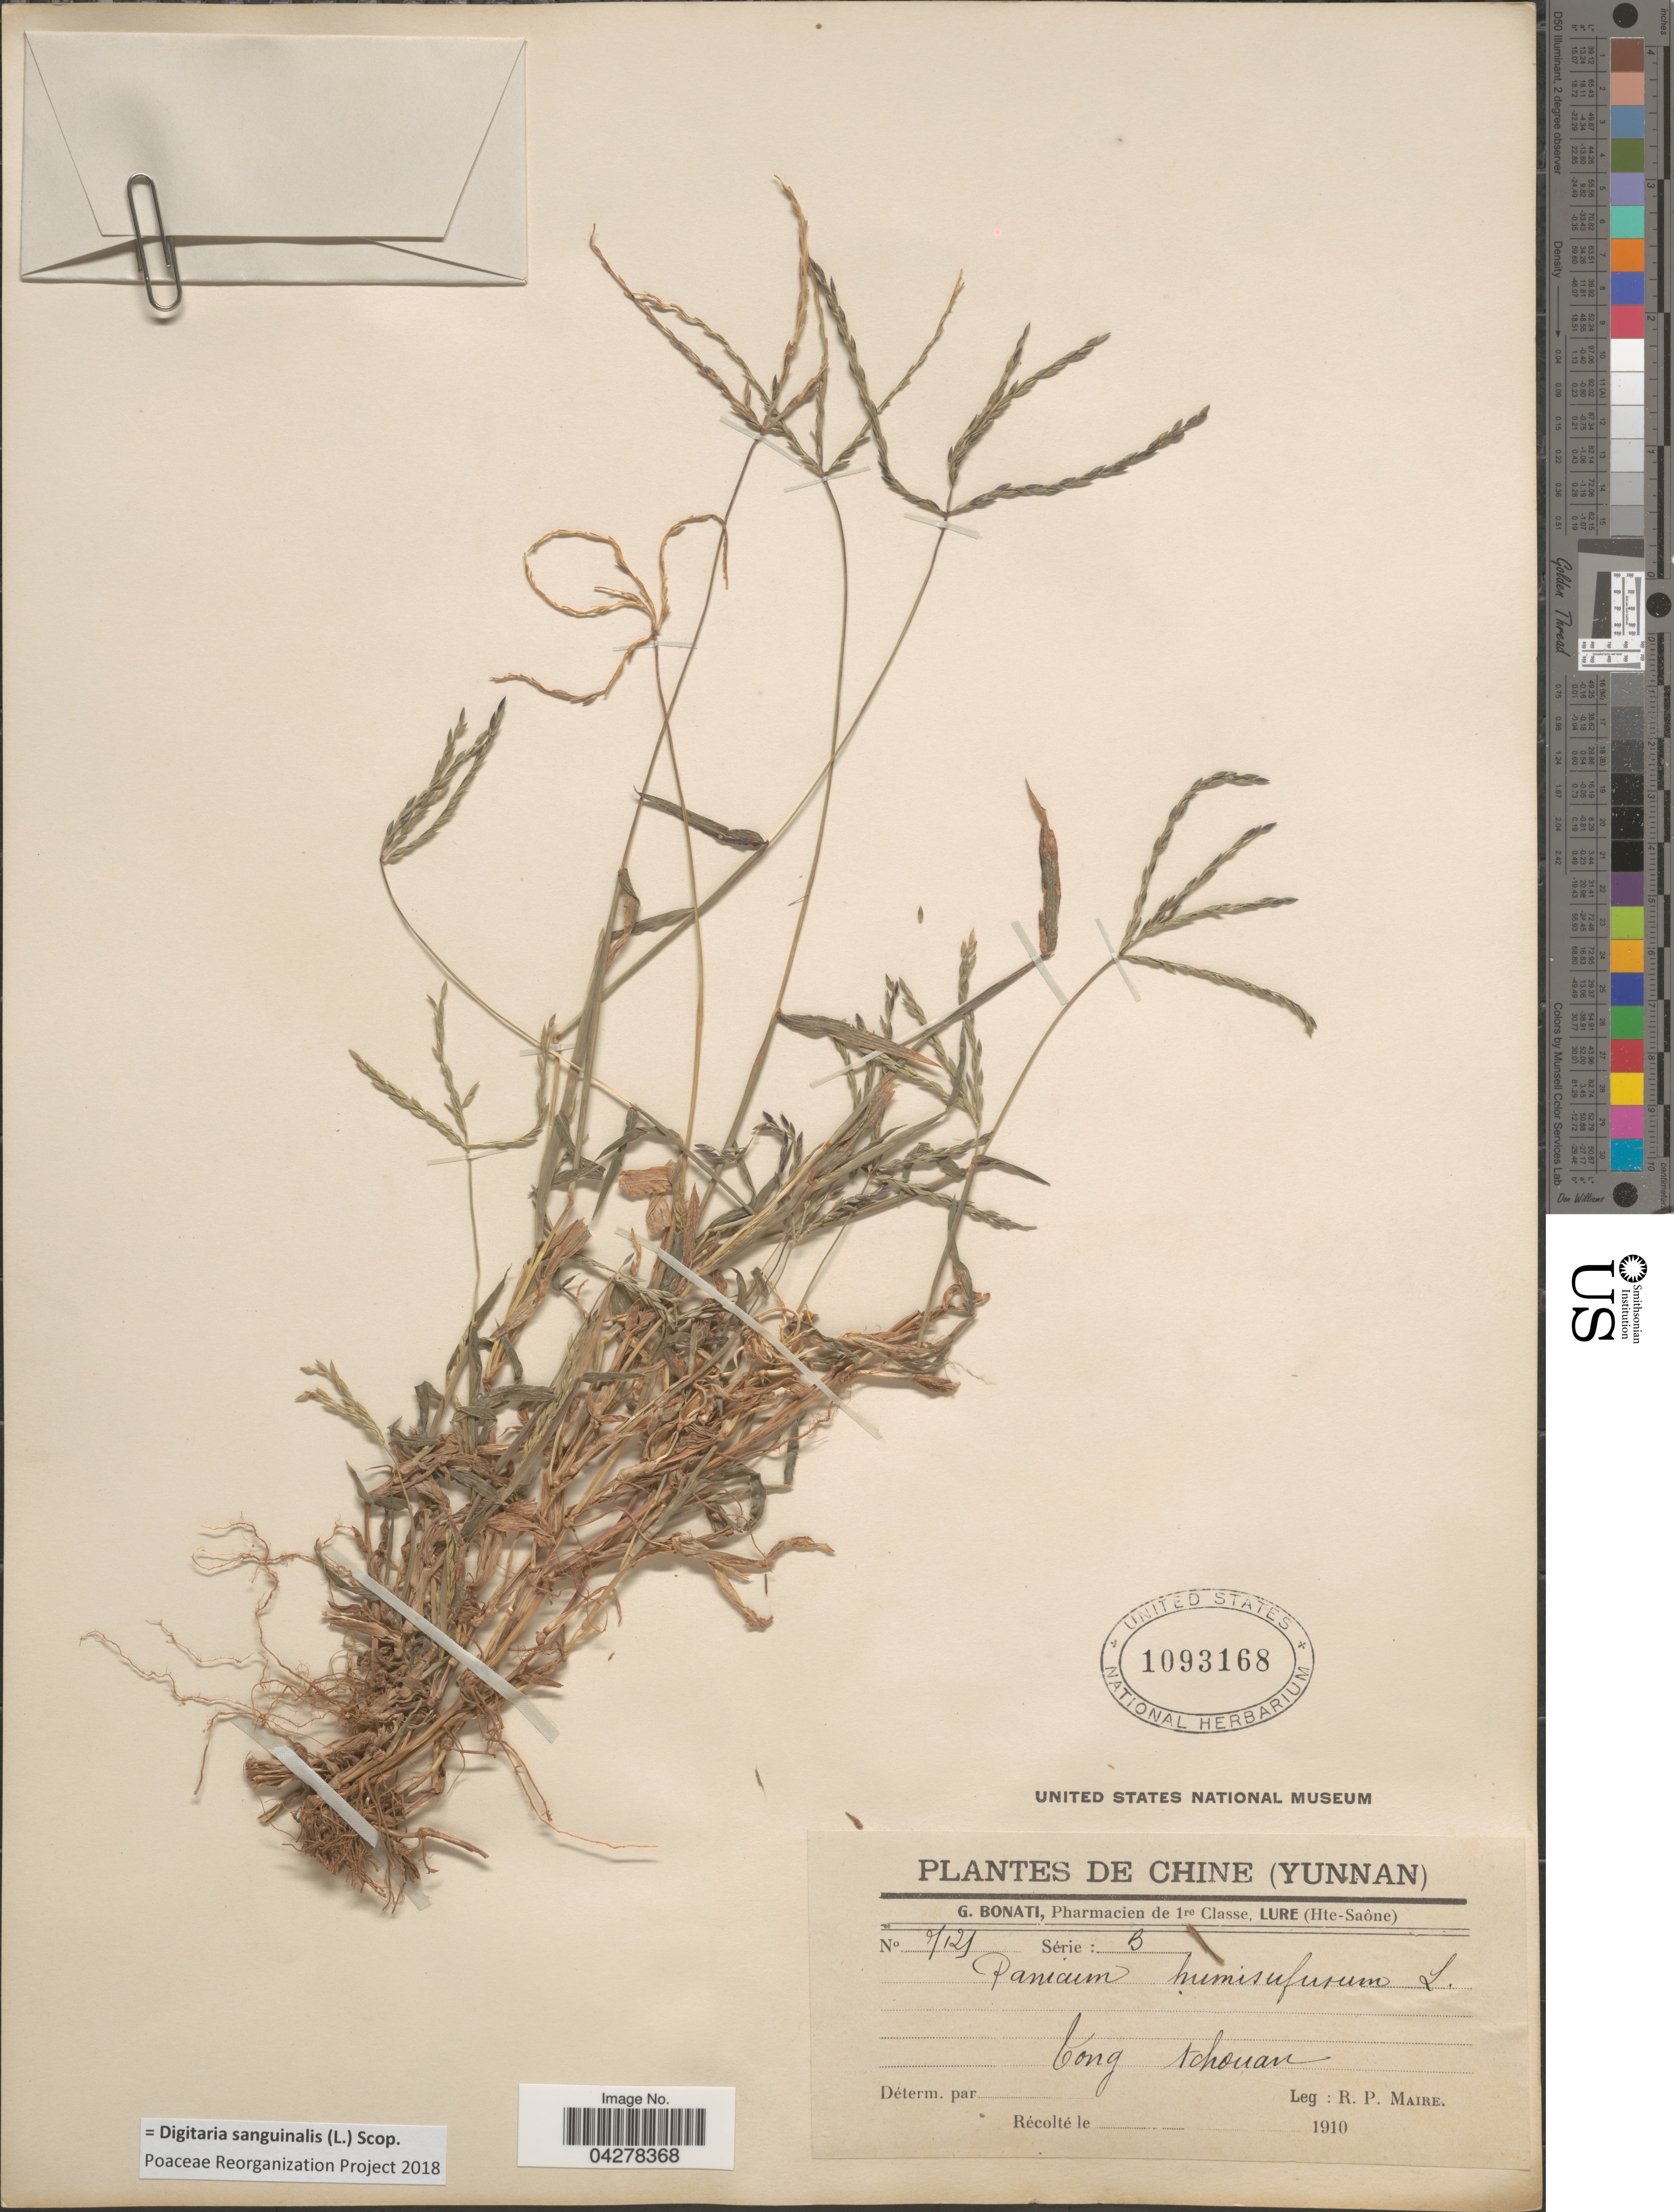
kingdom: Plantae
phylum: Tracheophyta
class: Liliopsida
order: Poales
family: Poaceae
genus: Digitaria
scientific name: Digitaria sanguinalis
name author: (L.) Scop.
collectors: R.-P. Maire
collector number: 9/121*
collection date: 1910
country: China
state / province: Yunnan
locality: Chine. Tong tchouan.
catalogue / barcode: US 1093168